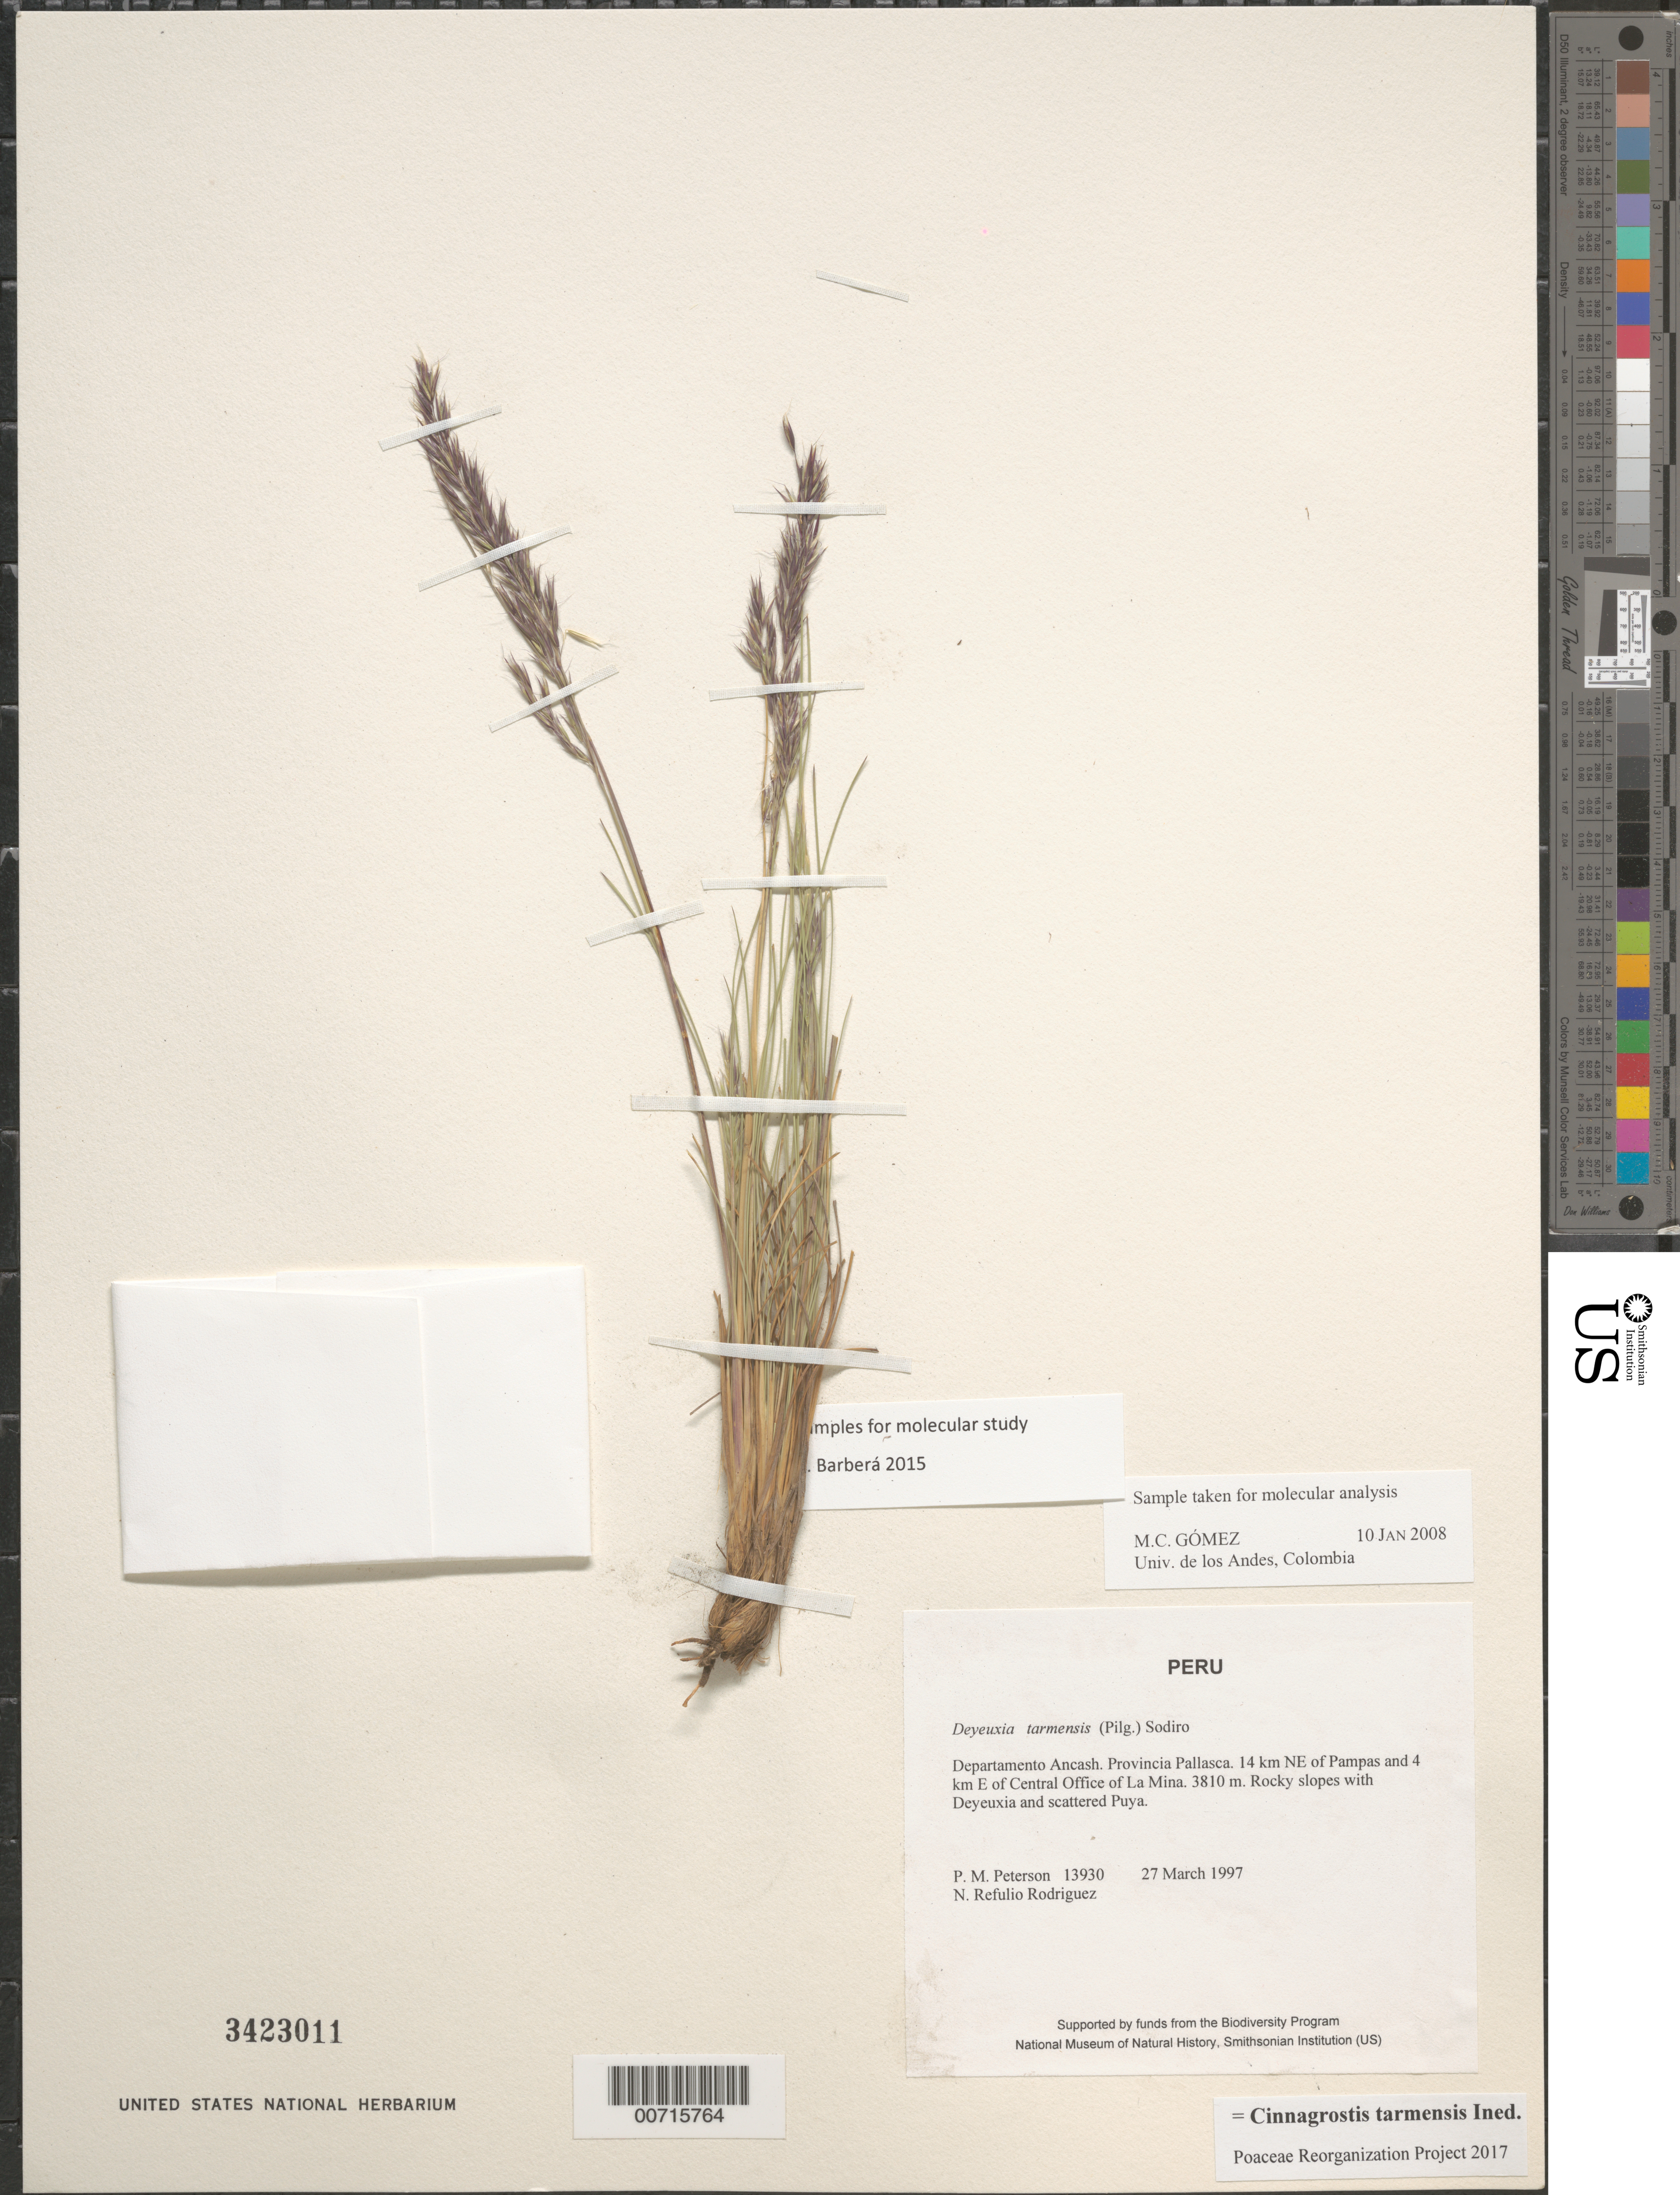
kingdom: Plantae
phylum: Tracheophyta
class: Liliopsida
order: Poales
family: Poaceae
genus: Cinnagrostis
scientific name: Cinnagrostis tarmensis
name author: (Pilg.) P.M. Peterson et al.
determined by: Poaceae Reorganization Project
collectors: P. M. Peterson & N. Refulio-Rodríguez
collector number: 13930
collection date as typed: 27 Mar 1997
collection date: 1997-03-27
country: Peru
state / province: Ancash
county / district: Pallasca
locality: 14 km NE of Pampas and 4 km E of Central Office of La Mina.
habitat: Rocky slopes with Deyeuxia and scattered Puya.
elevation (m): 3810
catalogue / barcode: US 3423011